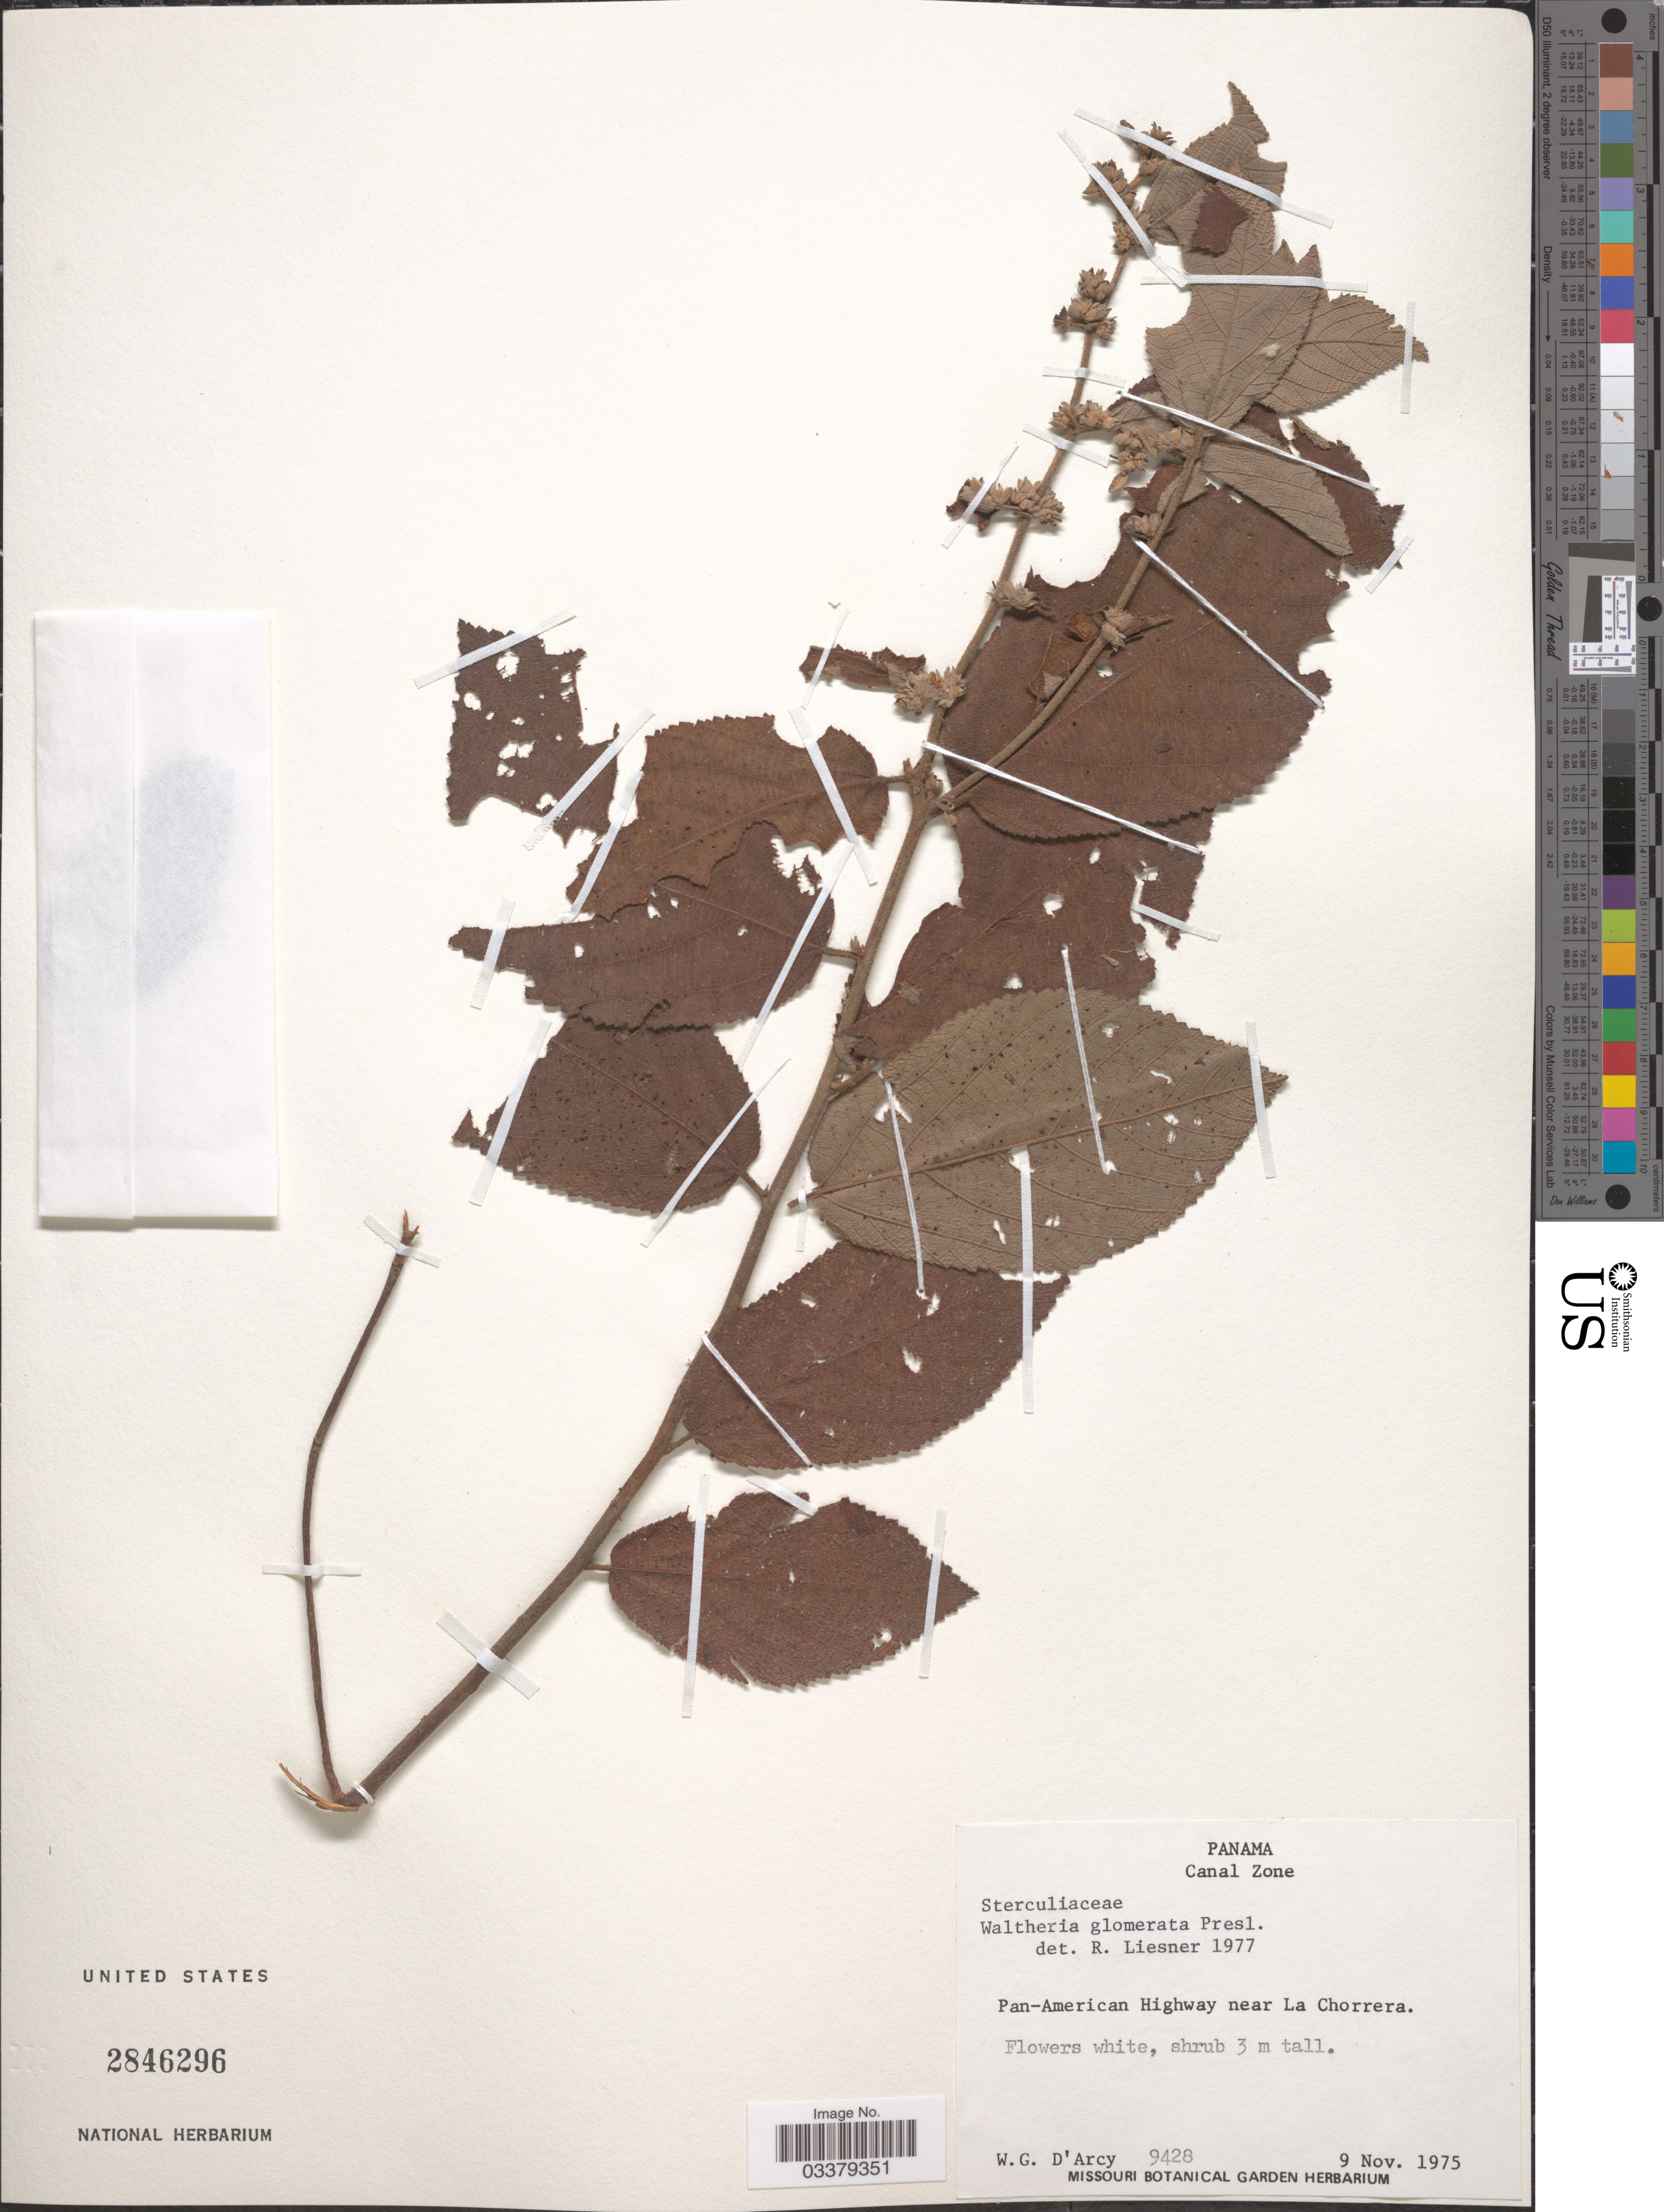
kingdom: Plantae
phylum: Tracheophyta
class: Magnoliopsida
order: Malvales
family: Malvaceae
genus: Waltheria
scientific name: Waltheria glomerata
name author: C. Presl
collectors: W. G. D'Arcy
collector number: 9428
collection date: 1975-11-09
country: Panama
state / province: Colón / Panamá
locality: Canal Zone. Pan-American Highway near La Chorrera.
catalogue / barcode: US 2846296